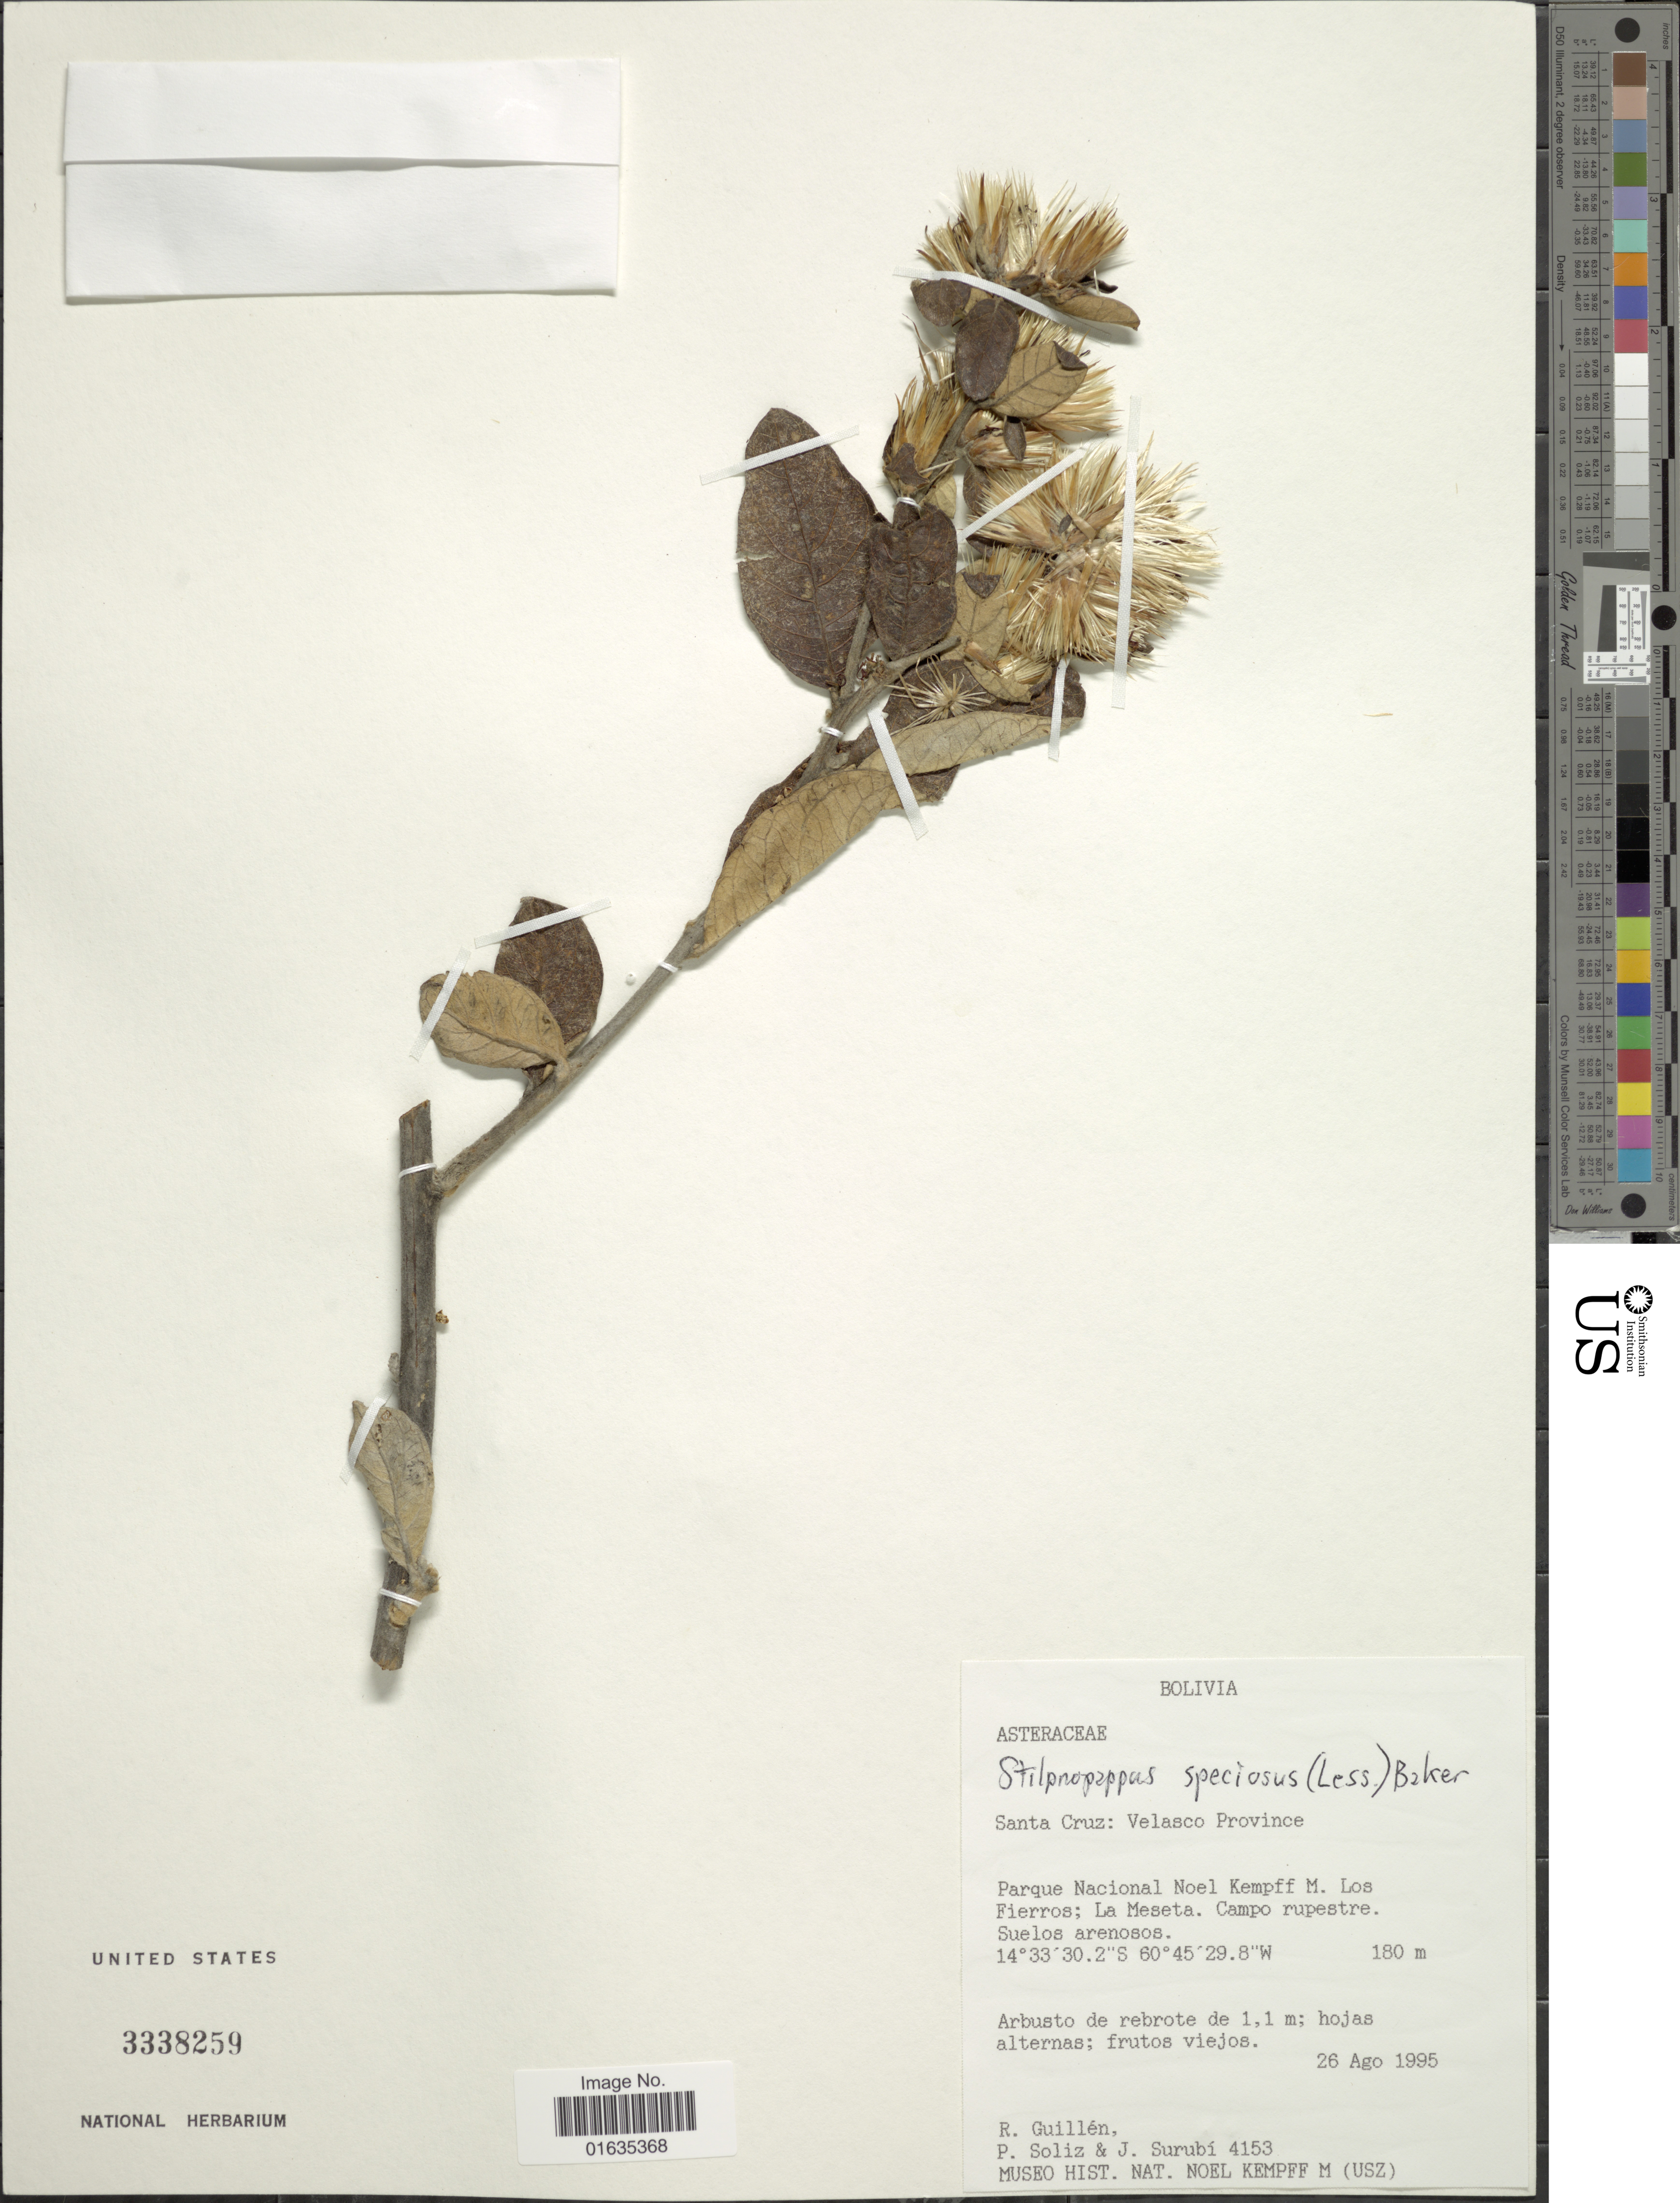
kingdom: Plantae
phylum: Tracheophyta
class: Magnoliopsida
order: Asterales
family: Asteraceae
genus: Stilpnopappus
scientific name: Stilpnopappus speciosus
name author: (Less.) Baker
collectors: R. Guillen, P. Soliz & J. Surubí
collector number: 4153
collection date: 1995-08-26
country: Bolivia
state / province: Santa Cruz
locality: Velasco Province, Parque Nacional Noel Kempff M., Los Fierros, La Meseta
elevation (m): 180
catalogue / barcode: US 3338259